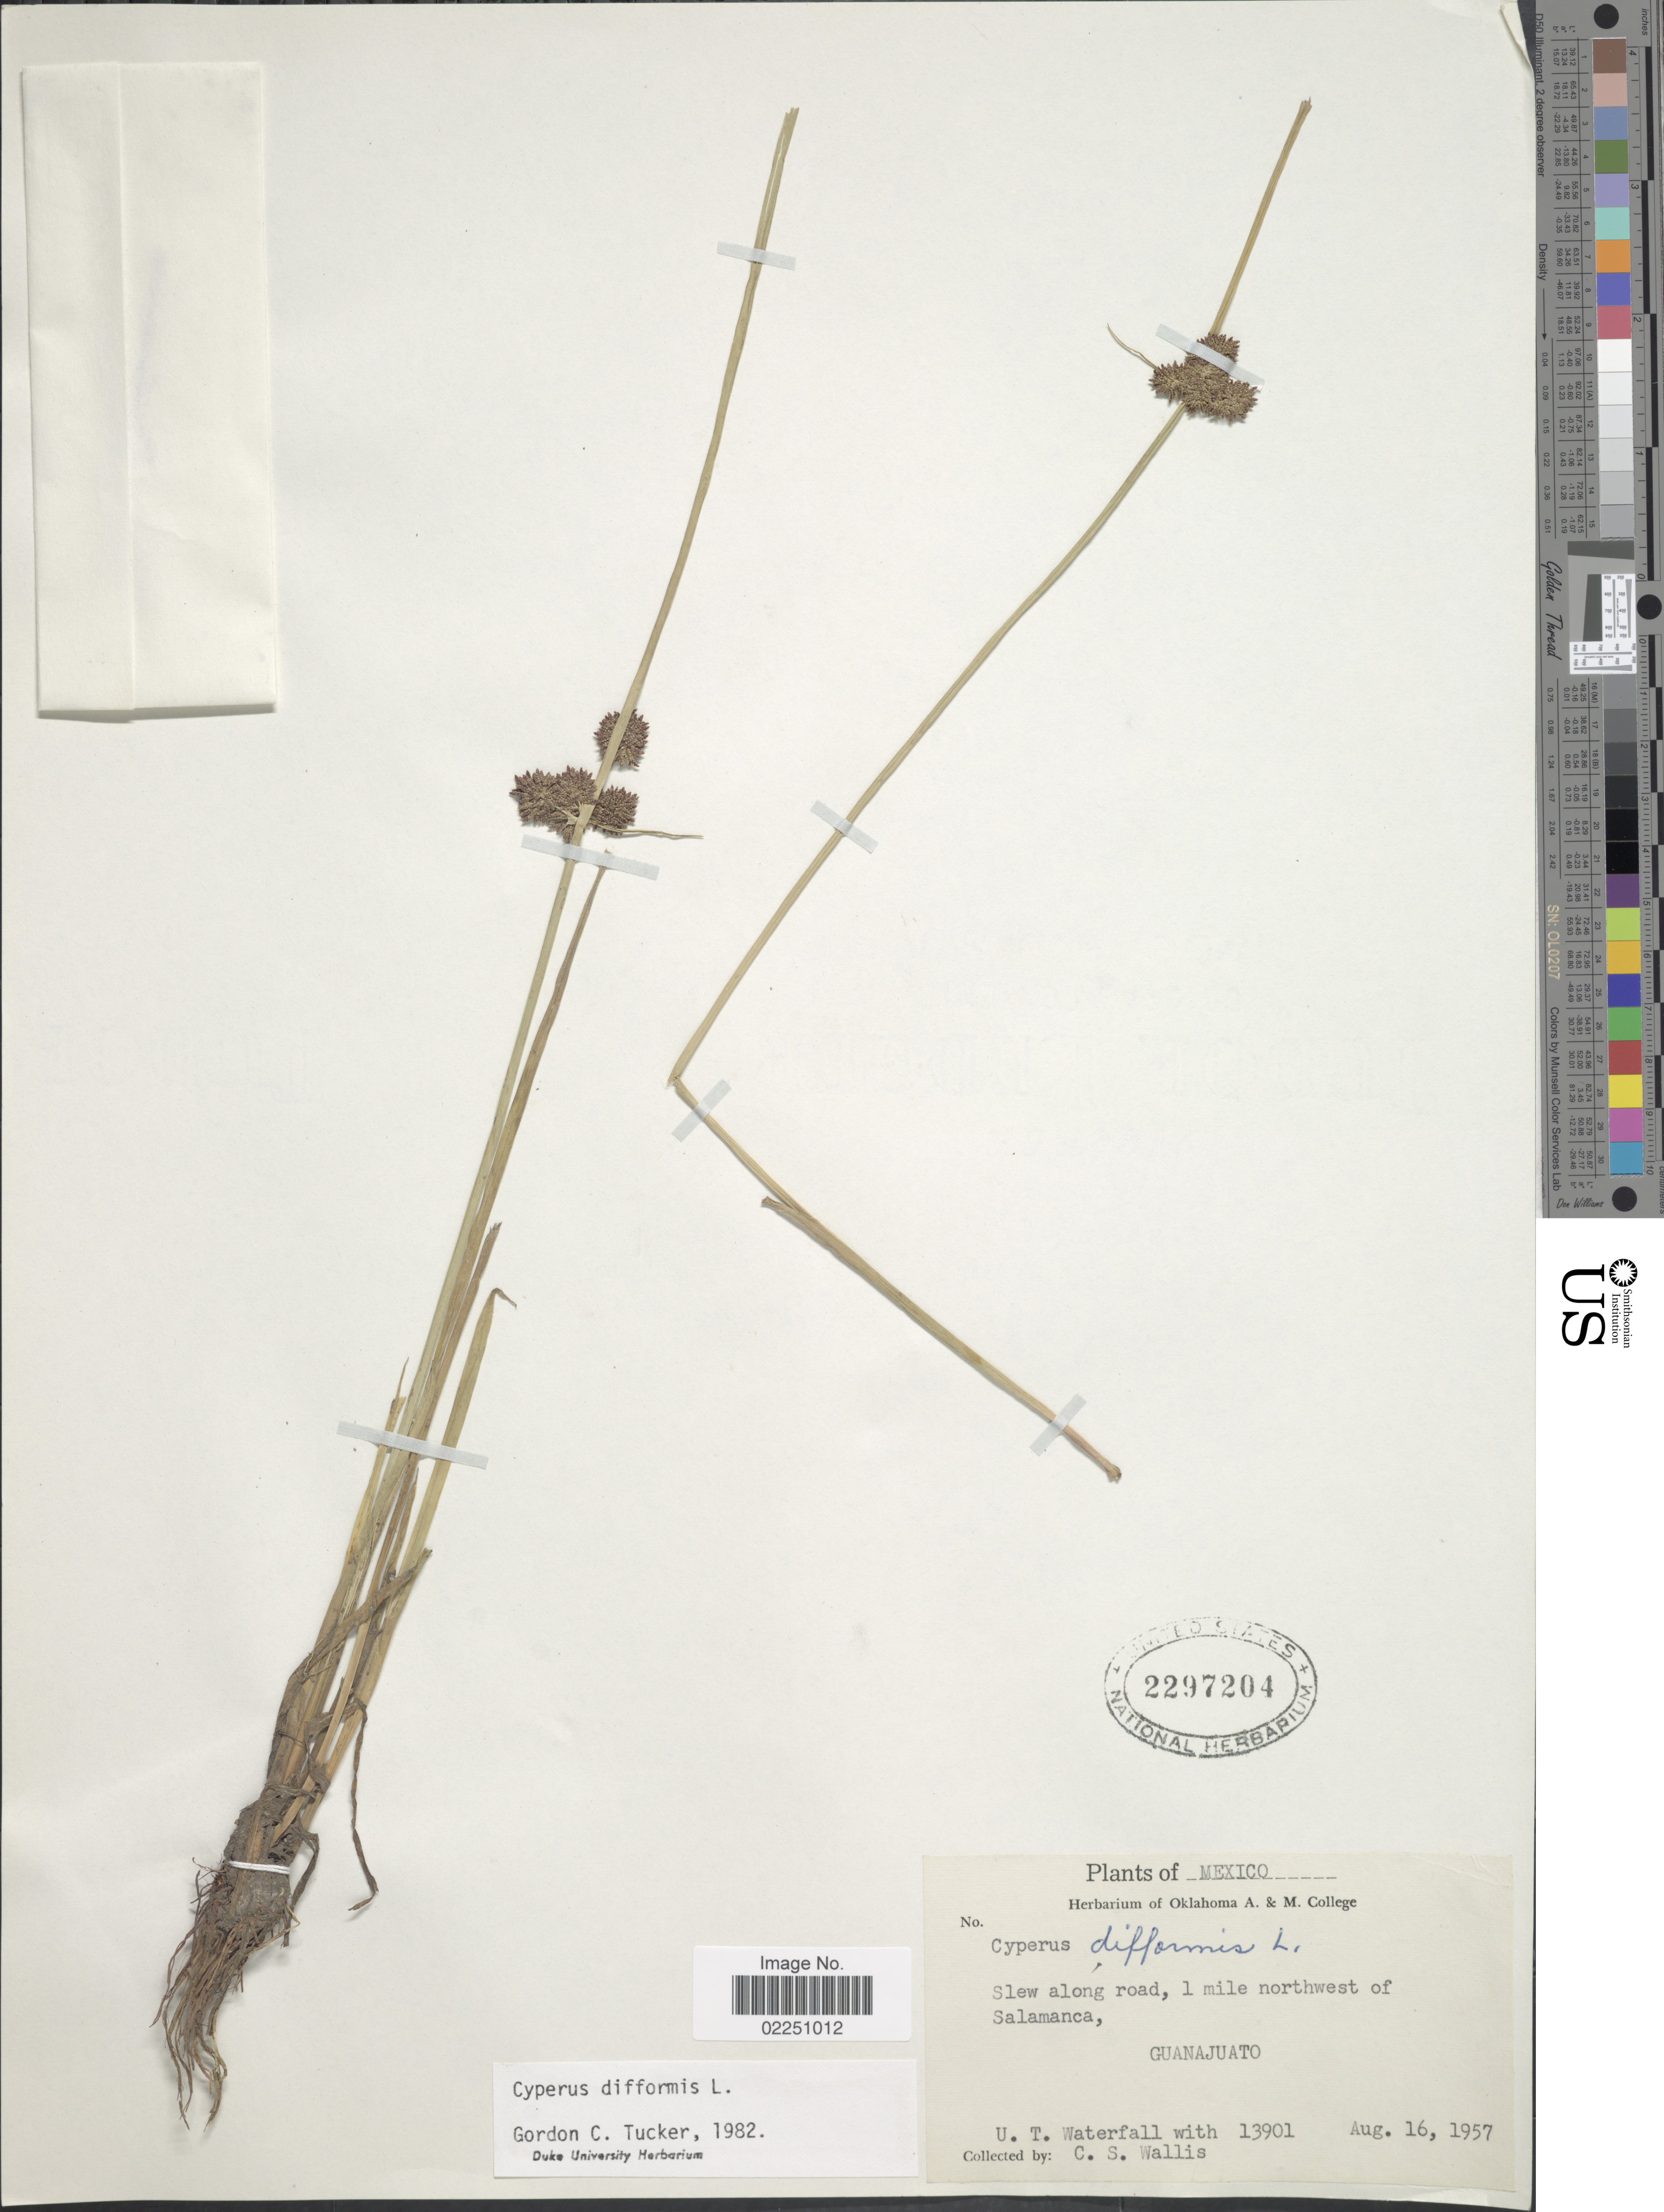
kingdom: Plantae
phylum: Tracheophyta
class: Liliopsida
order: Poales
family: Cyperaceae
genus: Cyperus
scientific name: Cyperus difformis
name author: L.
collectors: U. T. Waterfall & C. S. Wallis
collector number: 13901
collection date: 1957-08-16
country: Mexico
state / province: Guanajuato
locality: Slew along road, 1 mile northwest of Salamanca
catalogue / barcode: US 2297204